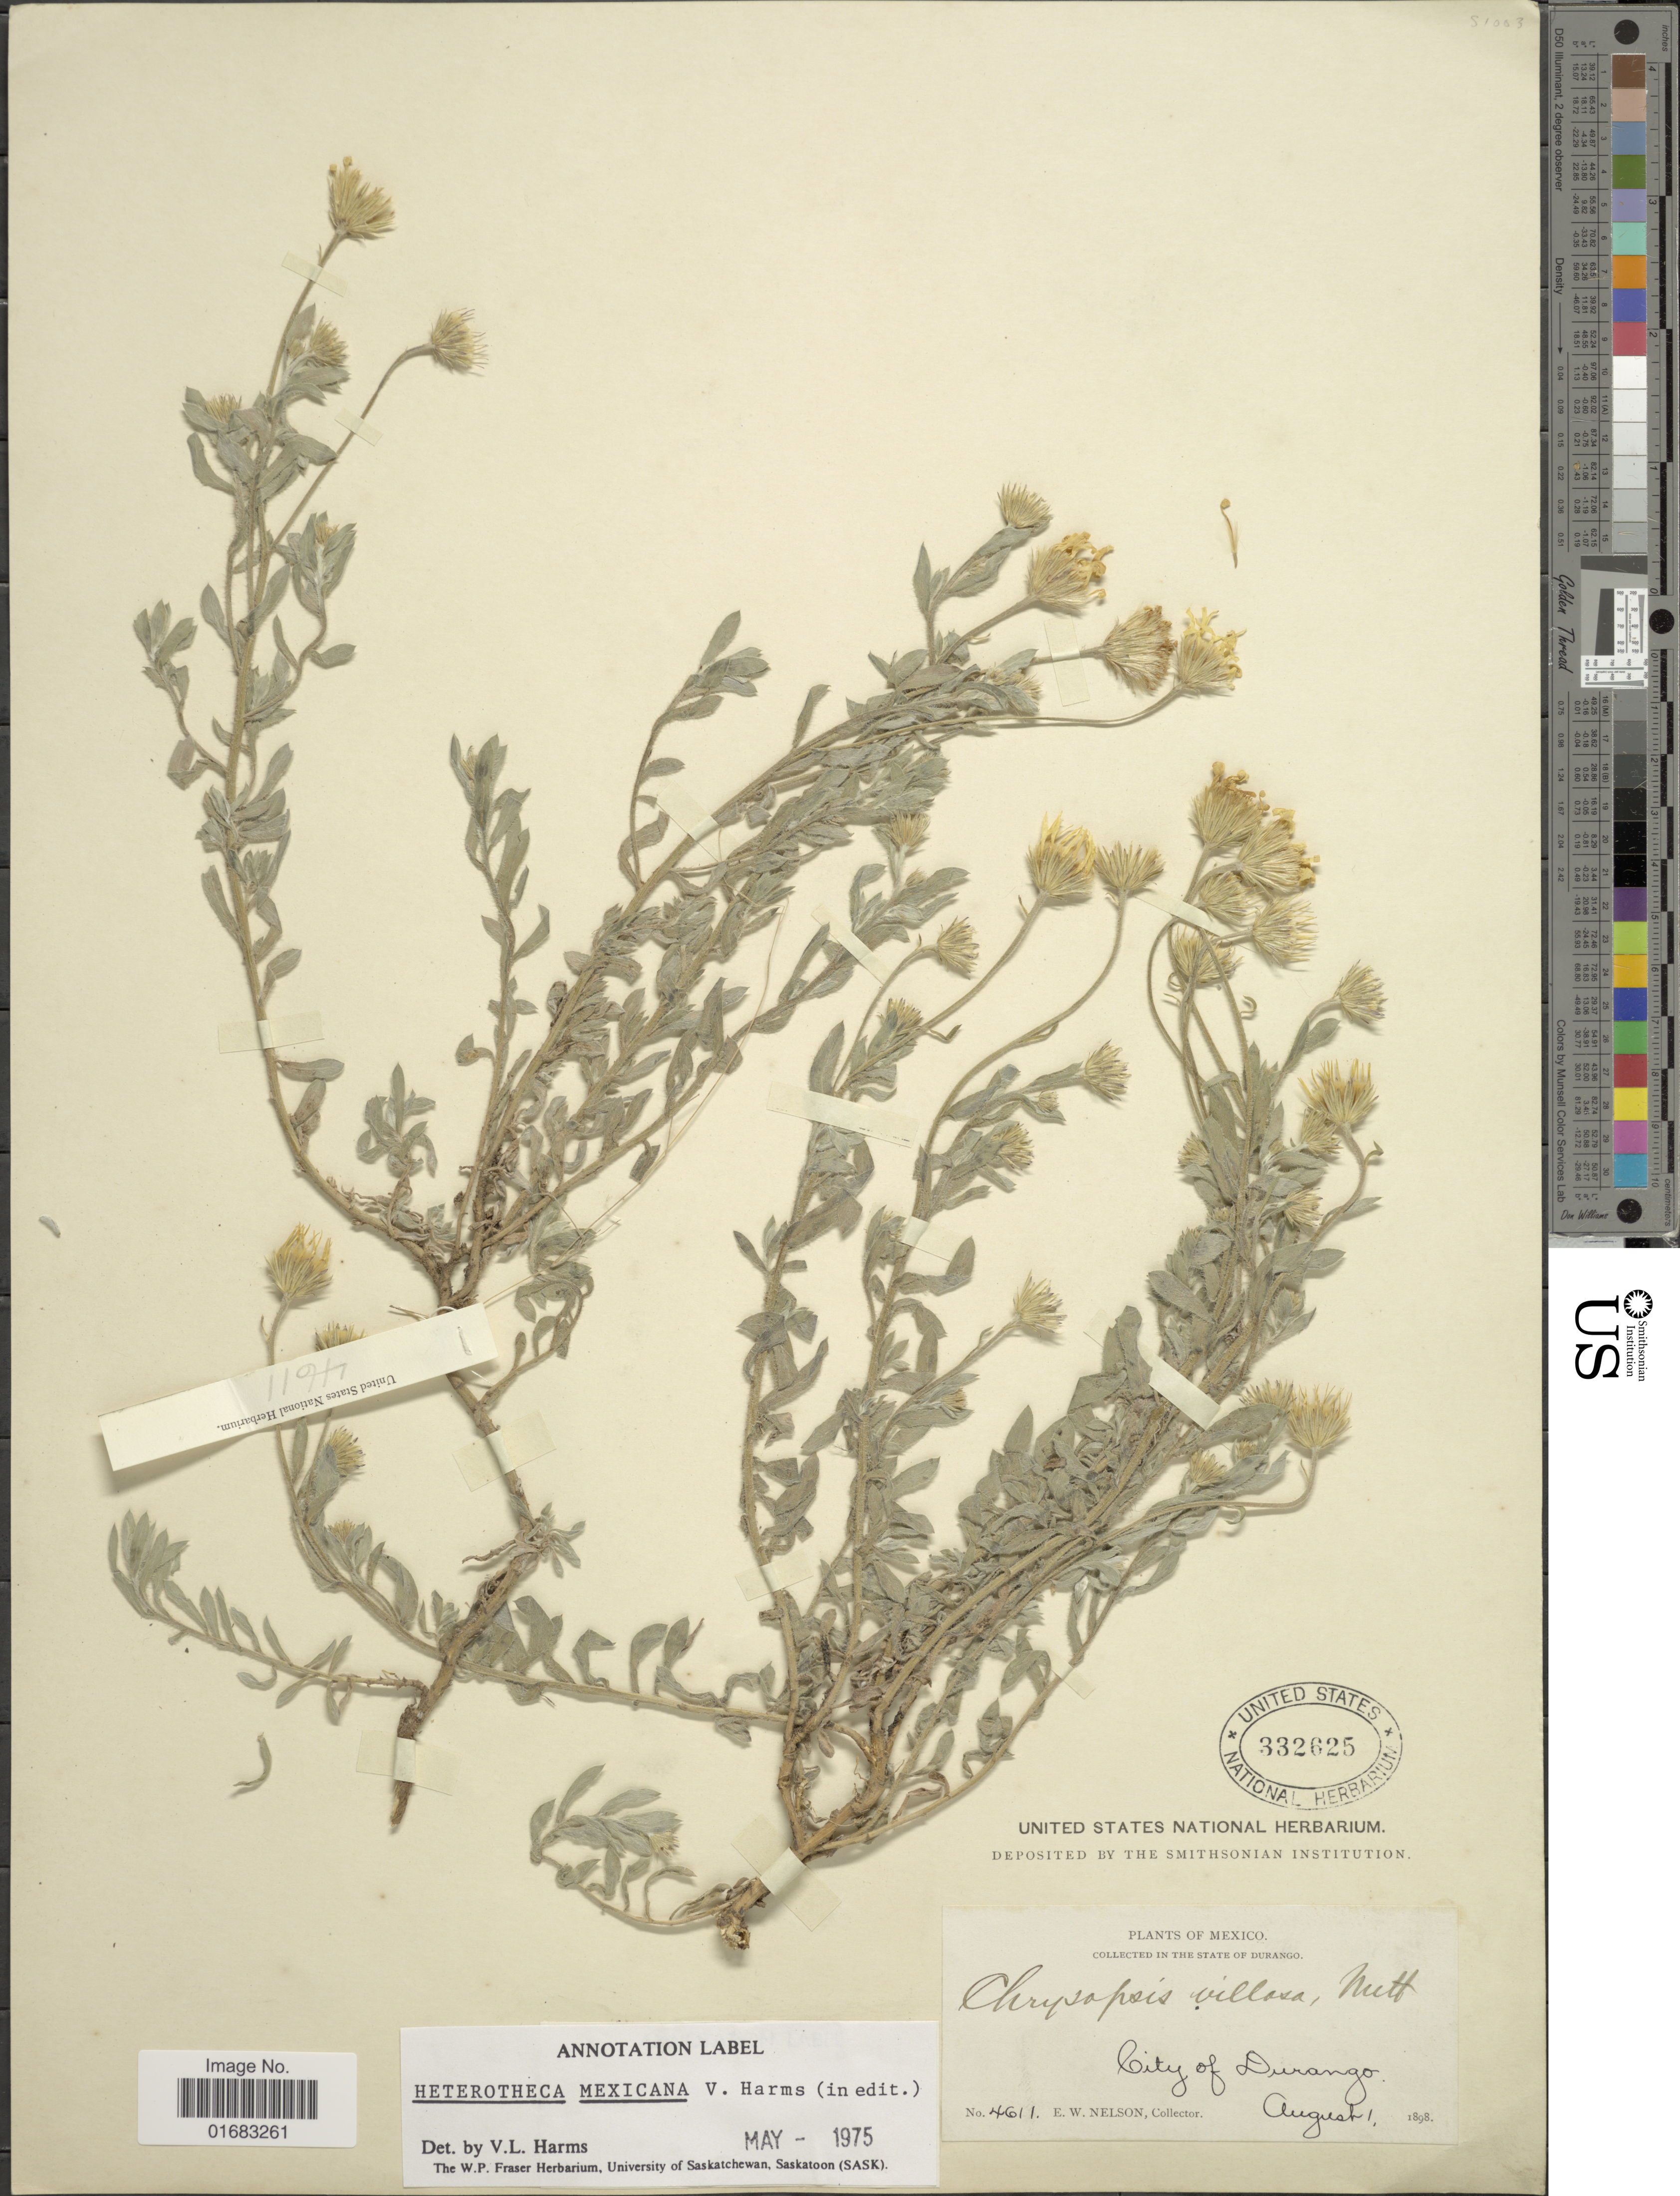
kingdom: Plantae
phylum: Tracheophyta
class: Magnoliopsida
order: Asterales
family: Asteraceae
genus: Heterotheca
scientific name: Heterotheca mexicana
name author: V.L. Harms ex B.L. Turner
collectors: E. W. Nelson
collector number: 4611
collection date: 1898-08-01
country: Mexico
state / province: Durango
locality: Mexico, City of Durango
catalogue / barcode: US 332625